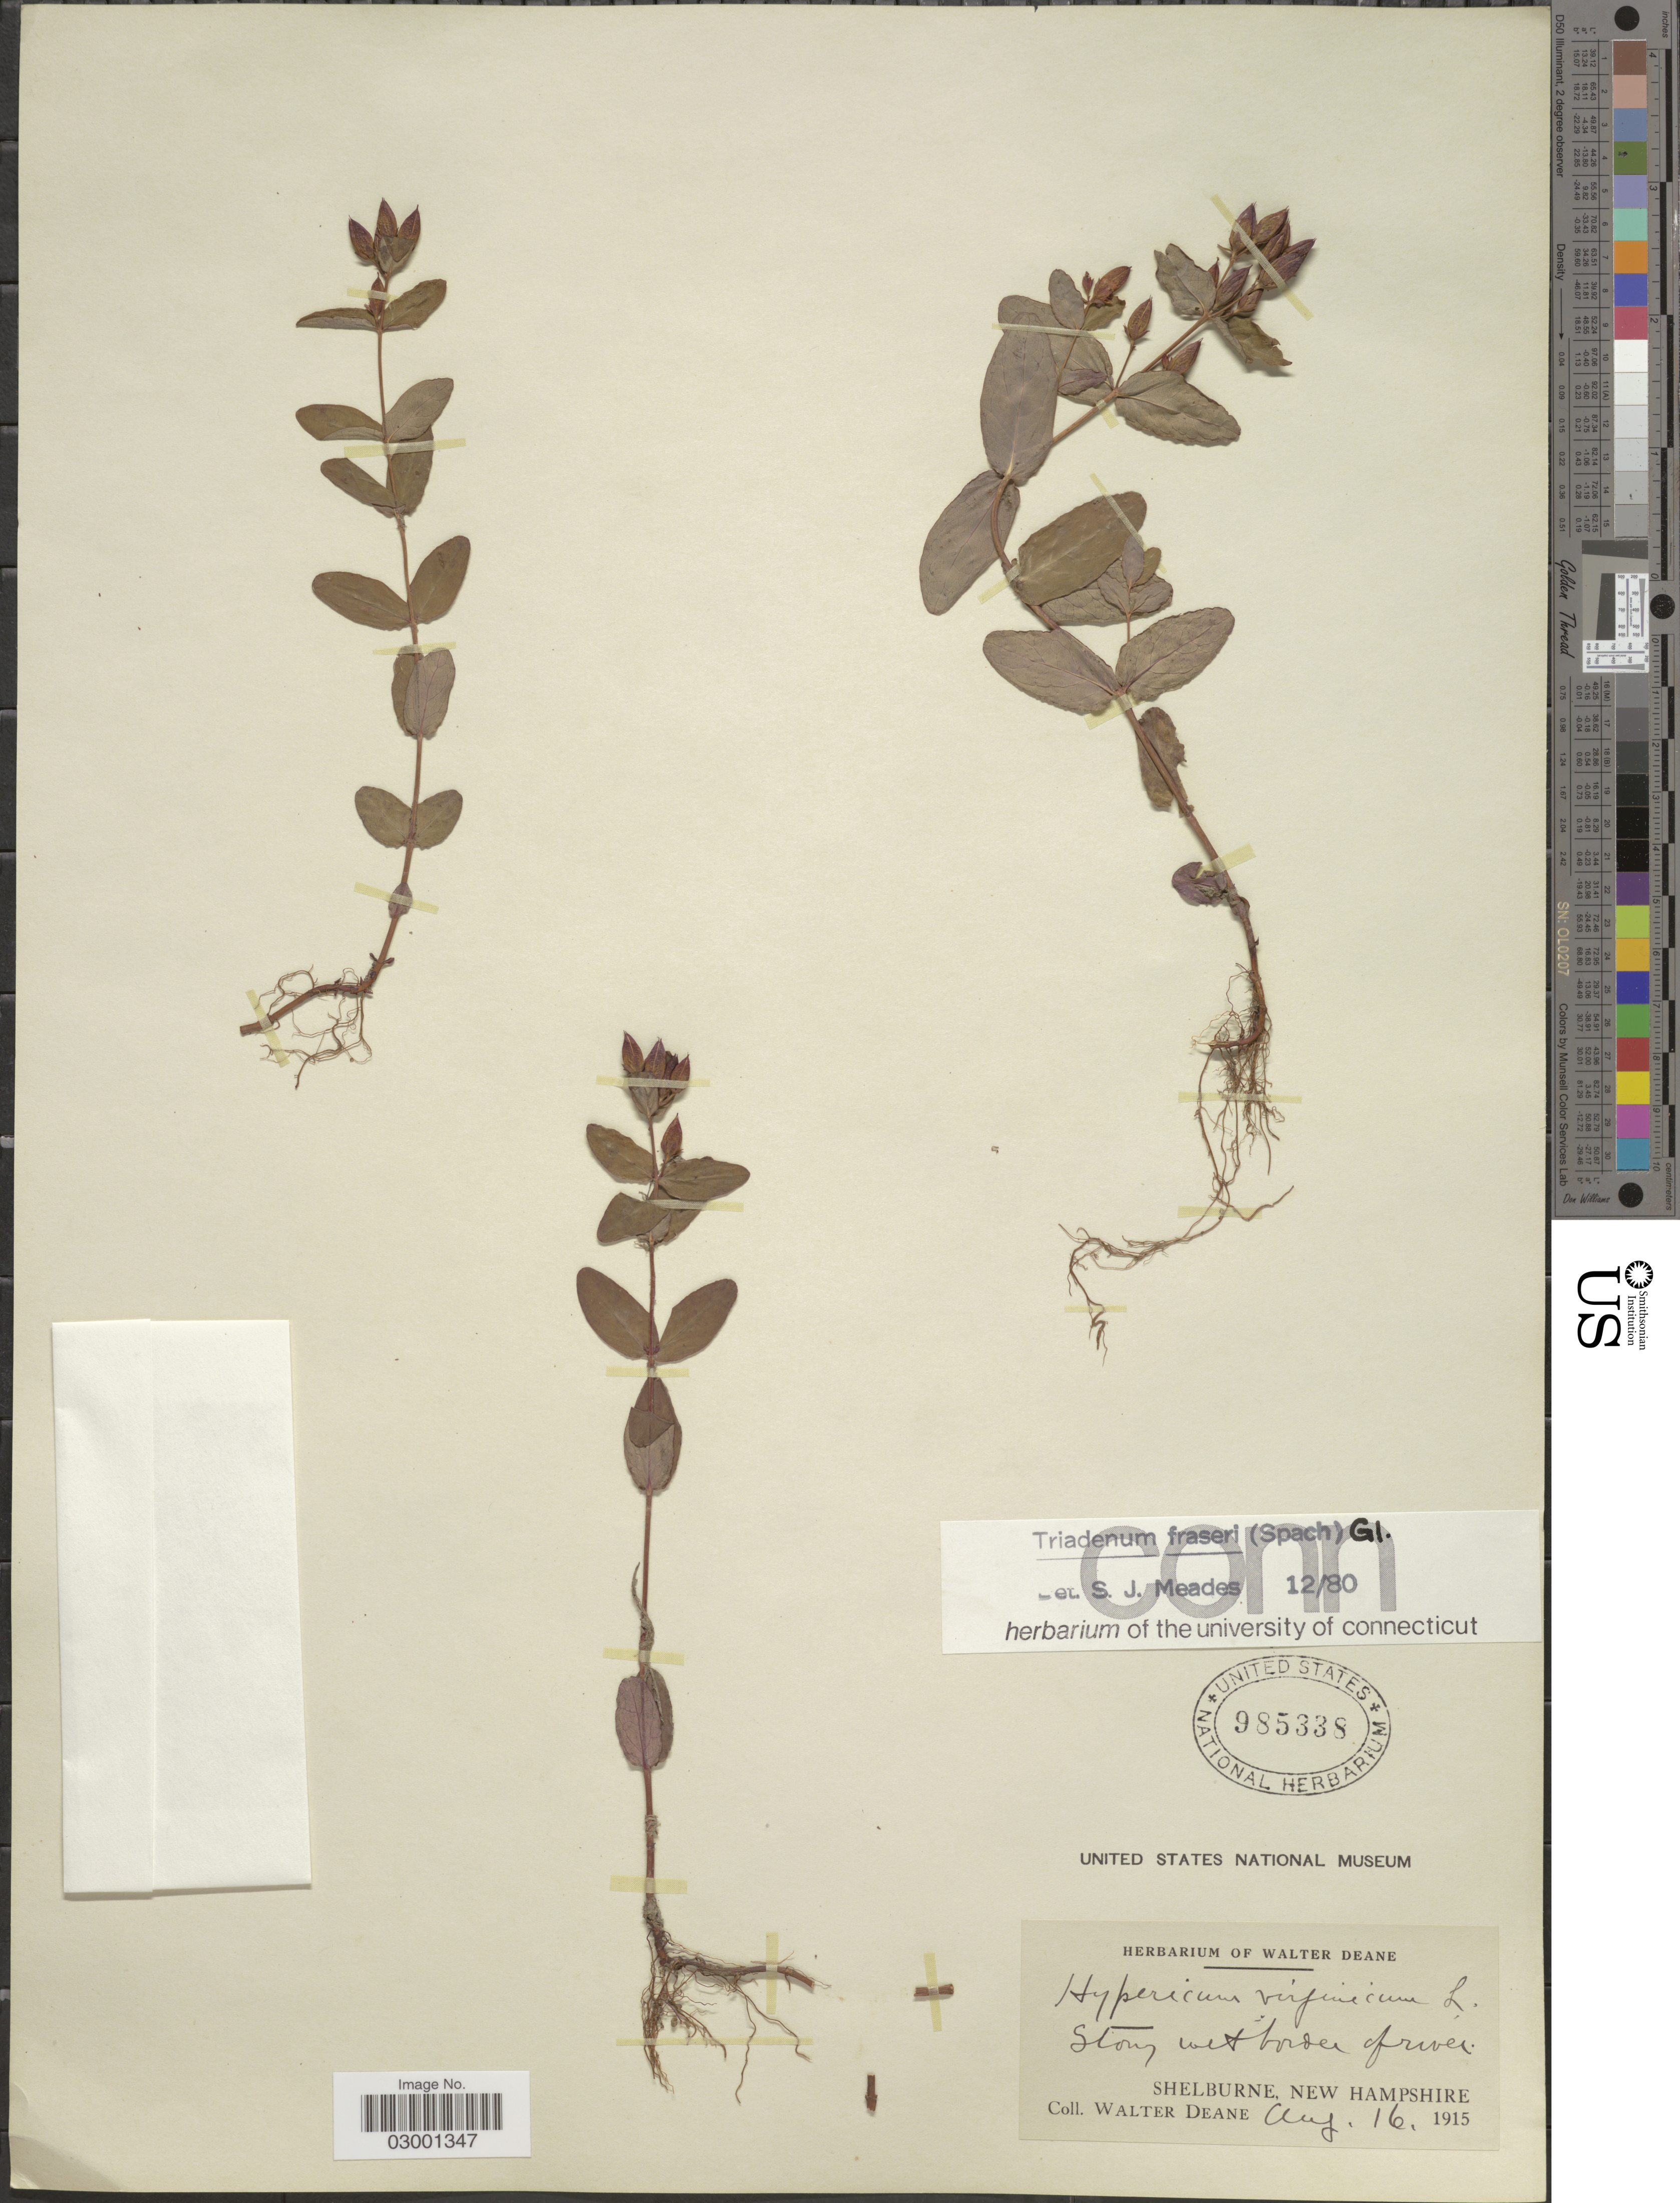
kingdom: Plantae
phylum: Tracheophyta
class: Magnoliopsida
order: Malpighiales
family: Hypericaceae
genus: Hypericum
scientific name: Hypericum fraseri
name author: Steud.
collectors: W. Deane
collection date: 1915-08-16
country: United States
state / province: New Hampshire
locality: Stony wet border of river. Shelburne.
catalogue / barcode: US 985338